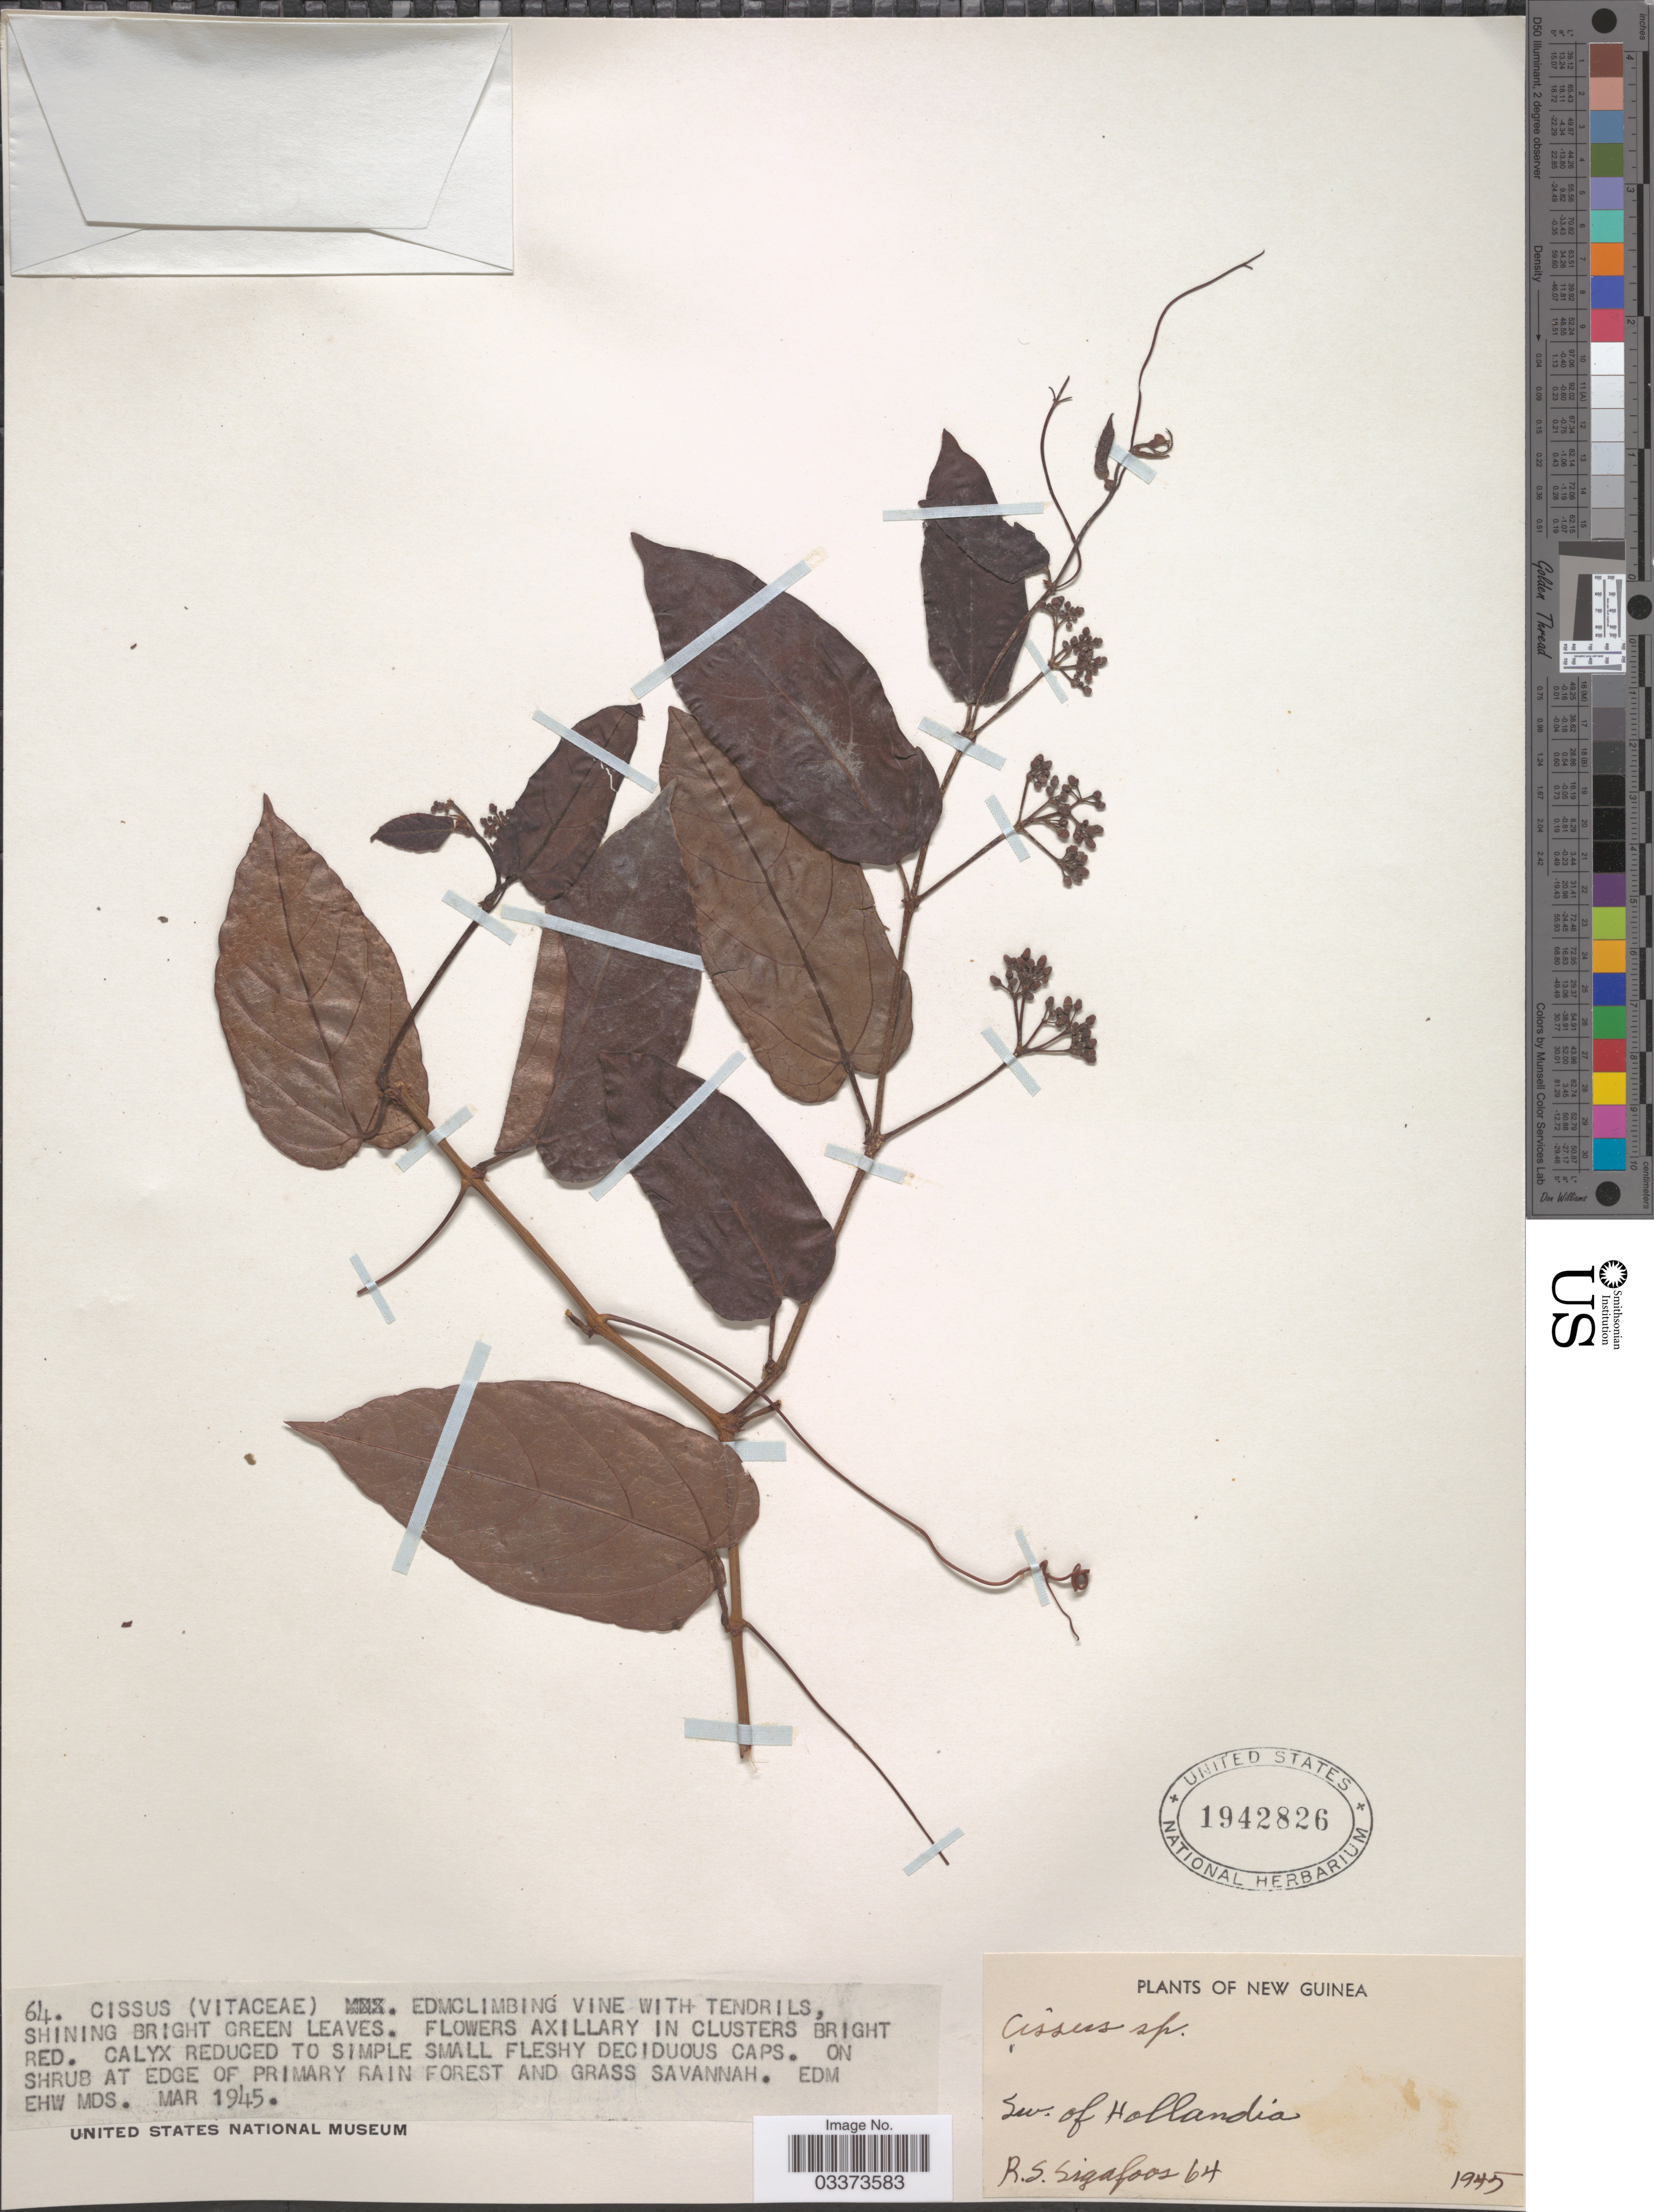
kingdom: Plantae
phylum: Tracheophyta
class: Magnoliopsida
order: Vitales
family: Vitaceae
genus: Cissus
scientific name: Cissus sp.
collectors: R. Sigafoos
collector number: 64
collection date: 1945-03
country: Indonesia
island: New Guinea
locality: New Guinea. Sw. of Hollandia.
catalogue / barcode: US 1942826